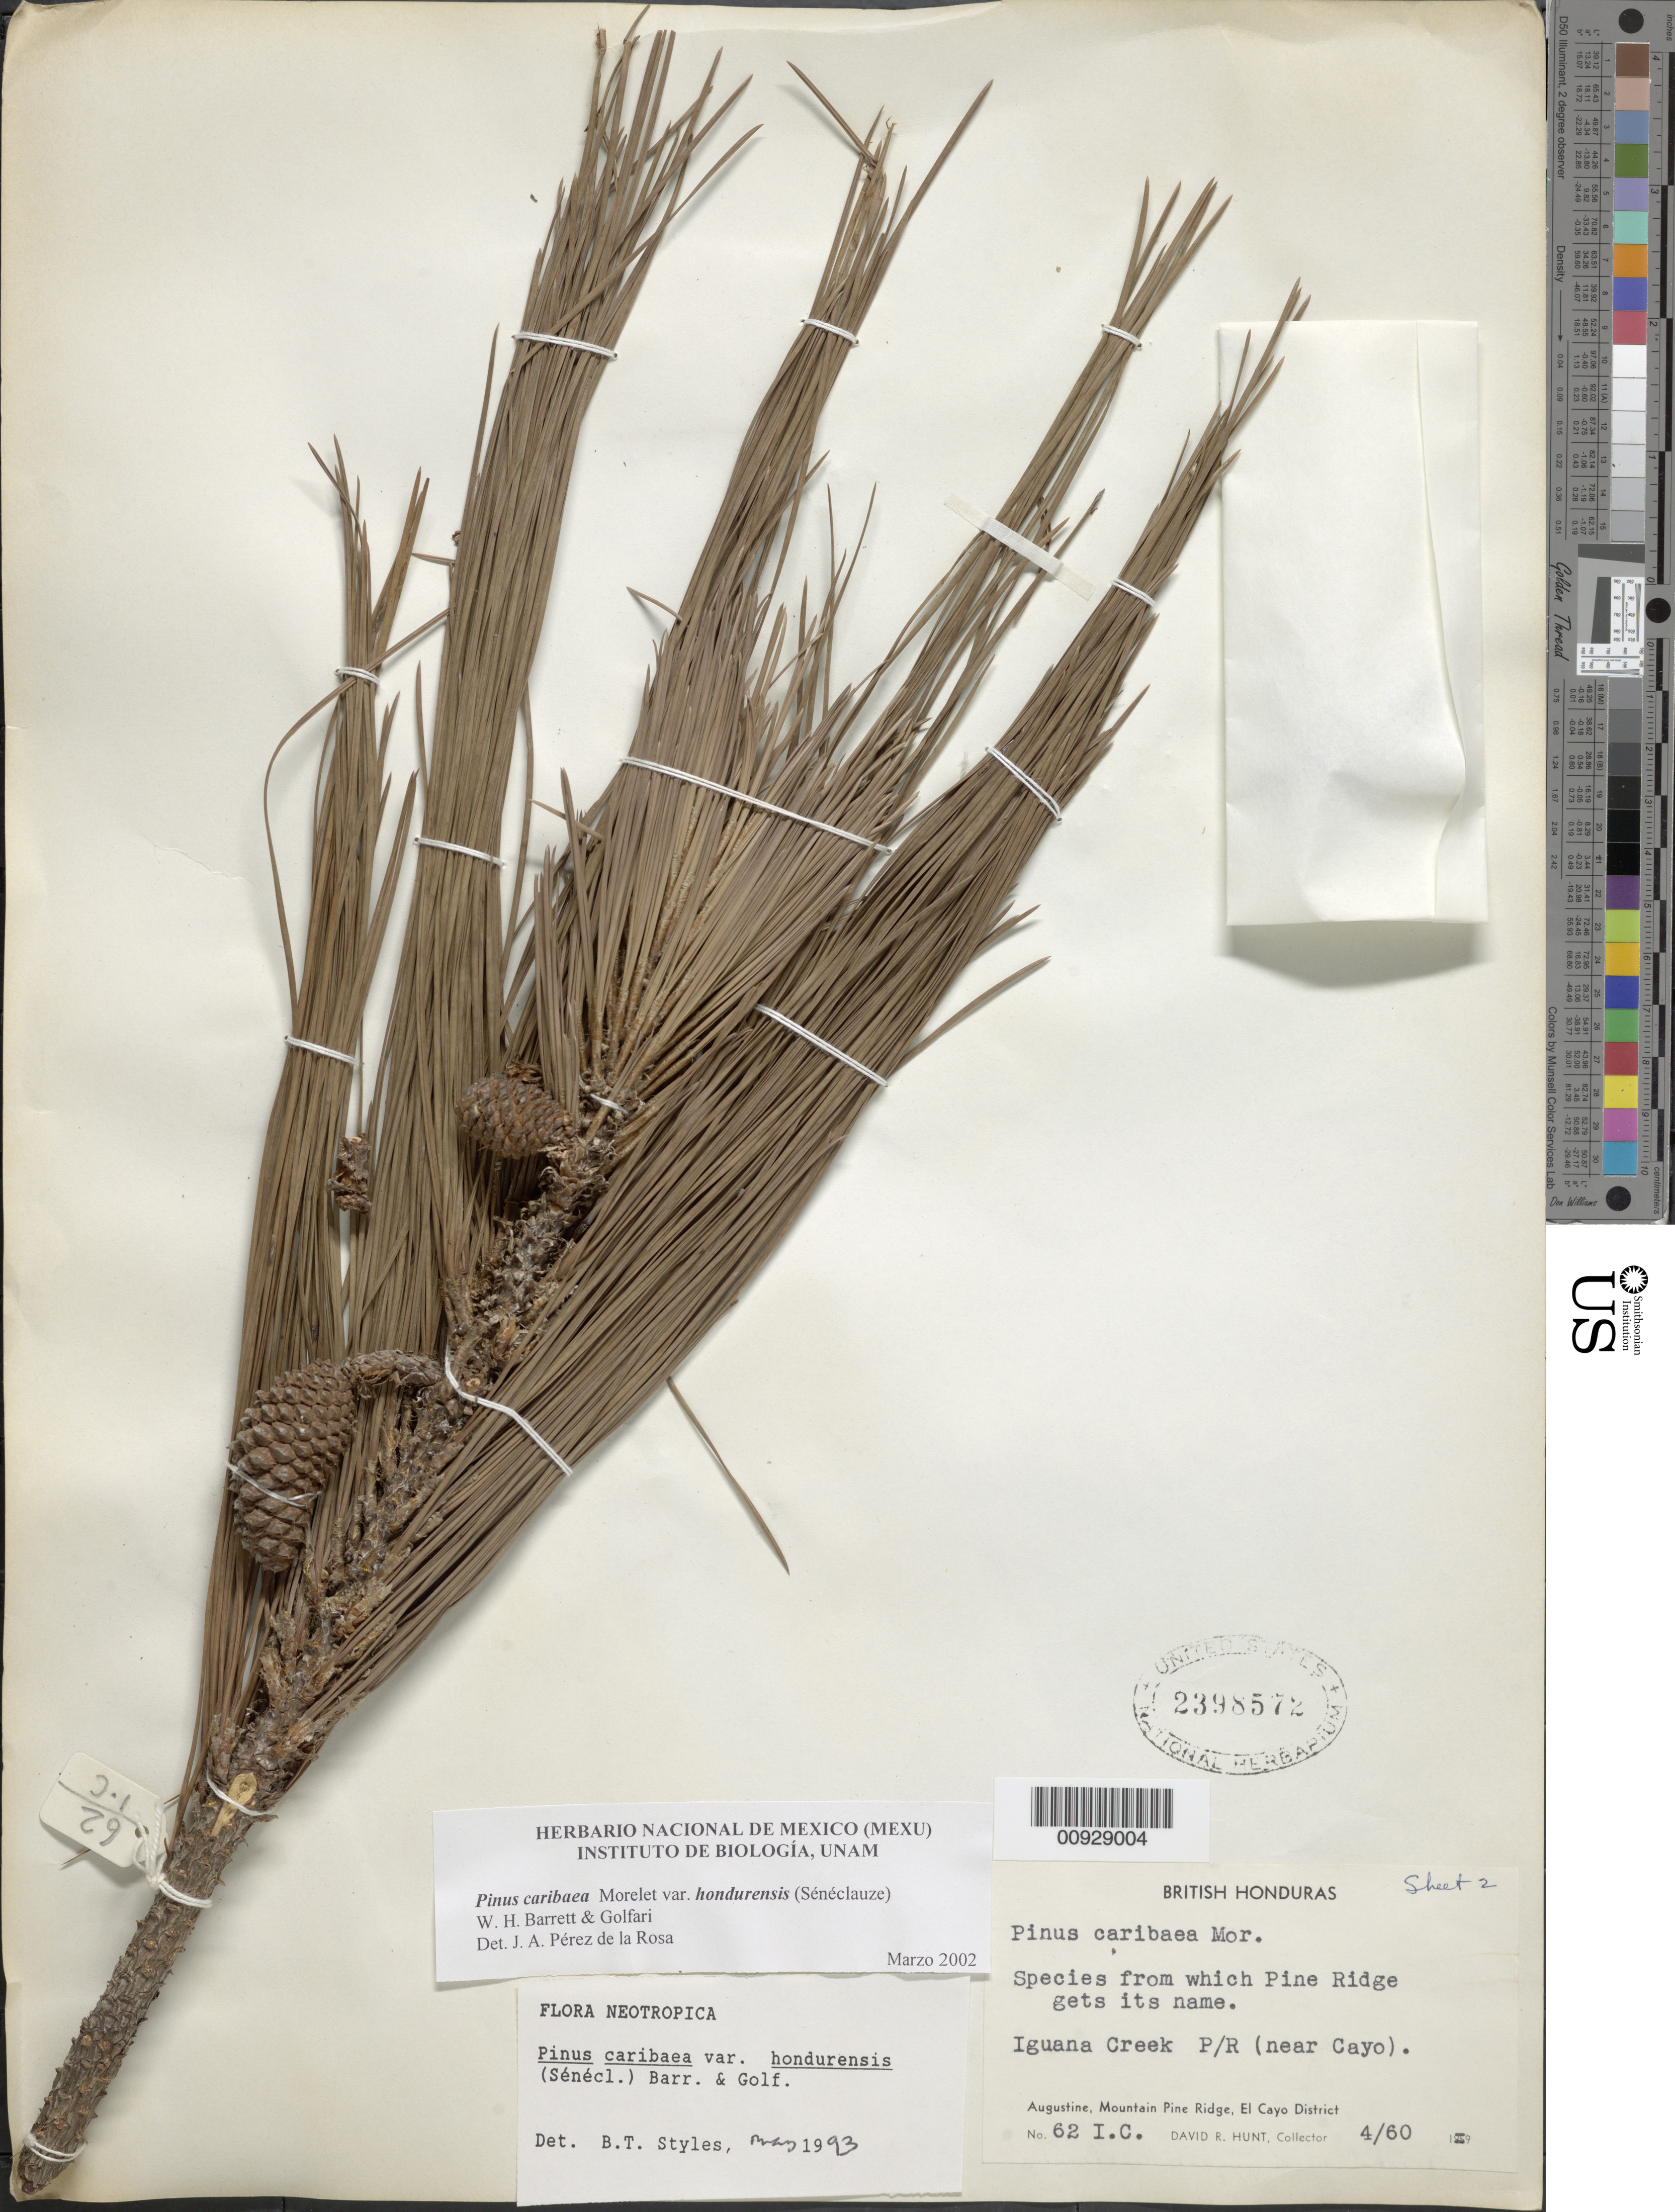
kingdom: Plantae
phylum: Tracheophyta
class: Pinopsida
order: Pinales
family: Pinaceae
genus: Pinus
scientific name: Pinus caribaea var. hondurensis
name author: (Sénécl.) W.H.G. Barrett & Golfari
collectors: D. R. Hunt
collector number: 62 I.C.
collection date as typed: Apr 1960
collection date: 1960-04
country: Belize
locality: Iguana Creek P/R (near Cayo). Augustine, Mountain Pine Ridge.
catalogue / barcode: US 2398572